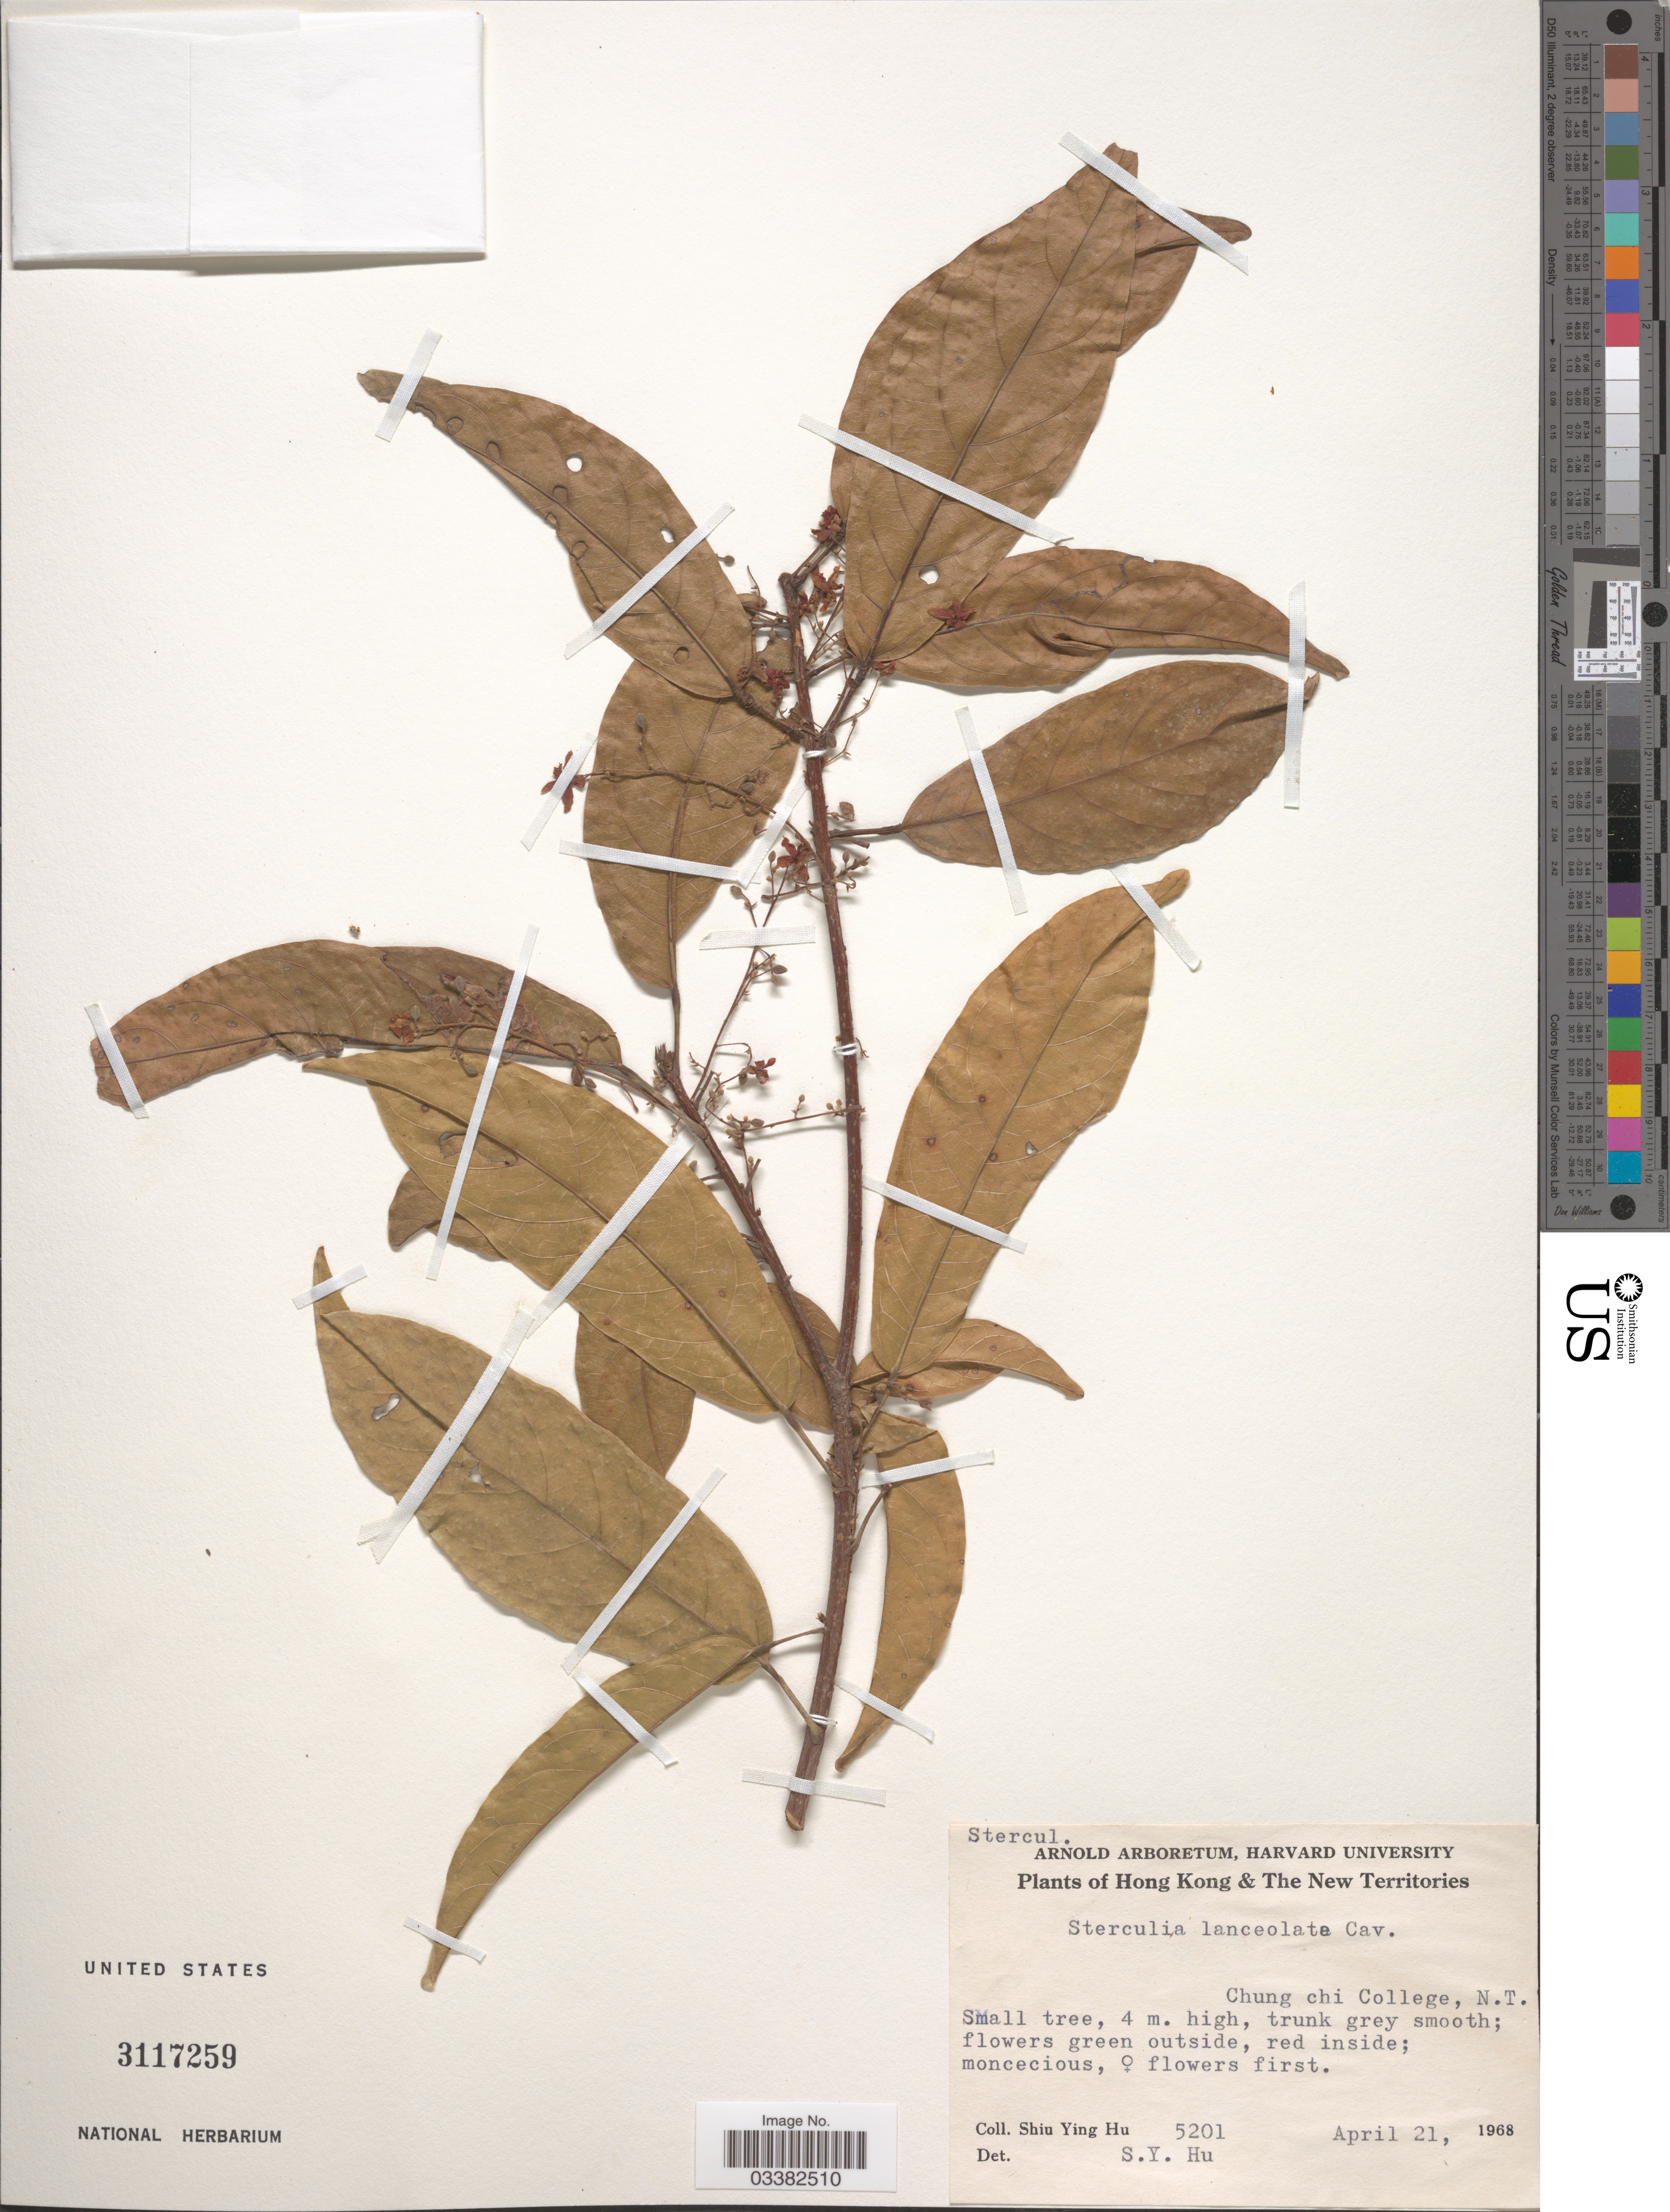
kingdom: Plantae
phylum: Tracheophyta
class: Magnoliopsida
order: Malvales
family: Malvaceae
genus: Sterculia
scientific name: Sterculia lanceolata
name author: Cav.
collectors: S. Y. Hu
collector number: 5201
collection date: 1968-04-21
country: China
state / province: Hong Kong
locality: Hong Kong & The New Territories. Chung chi College, N.T.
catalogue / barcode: US 3117259